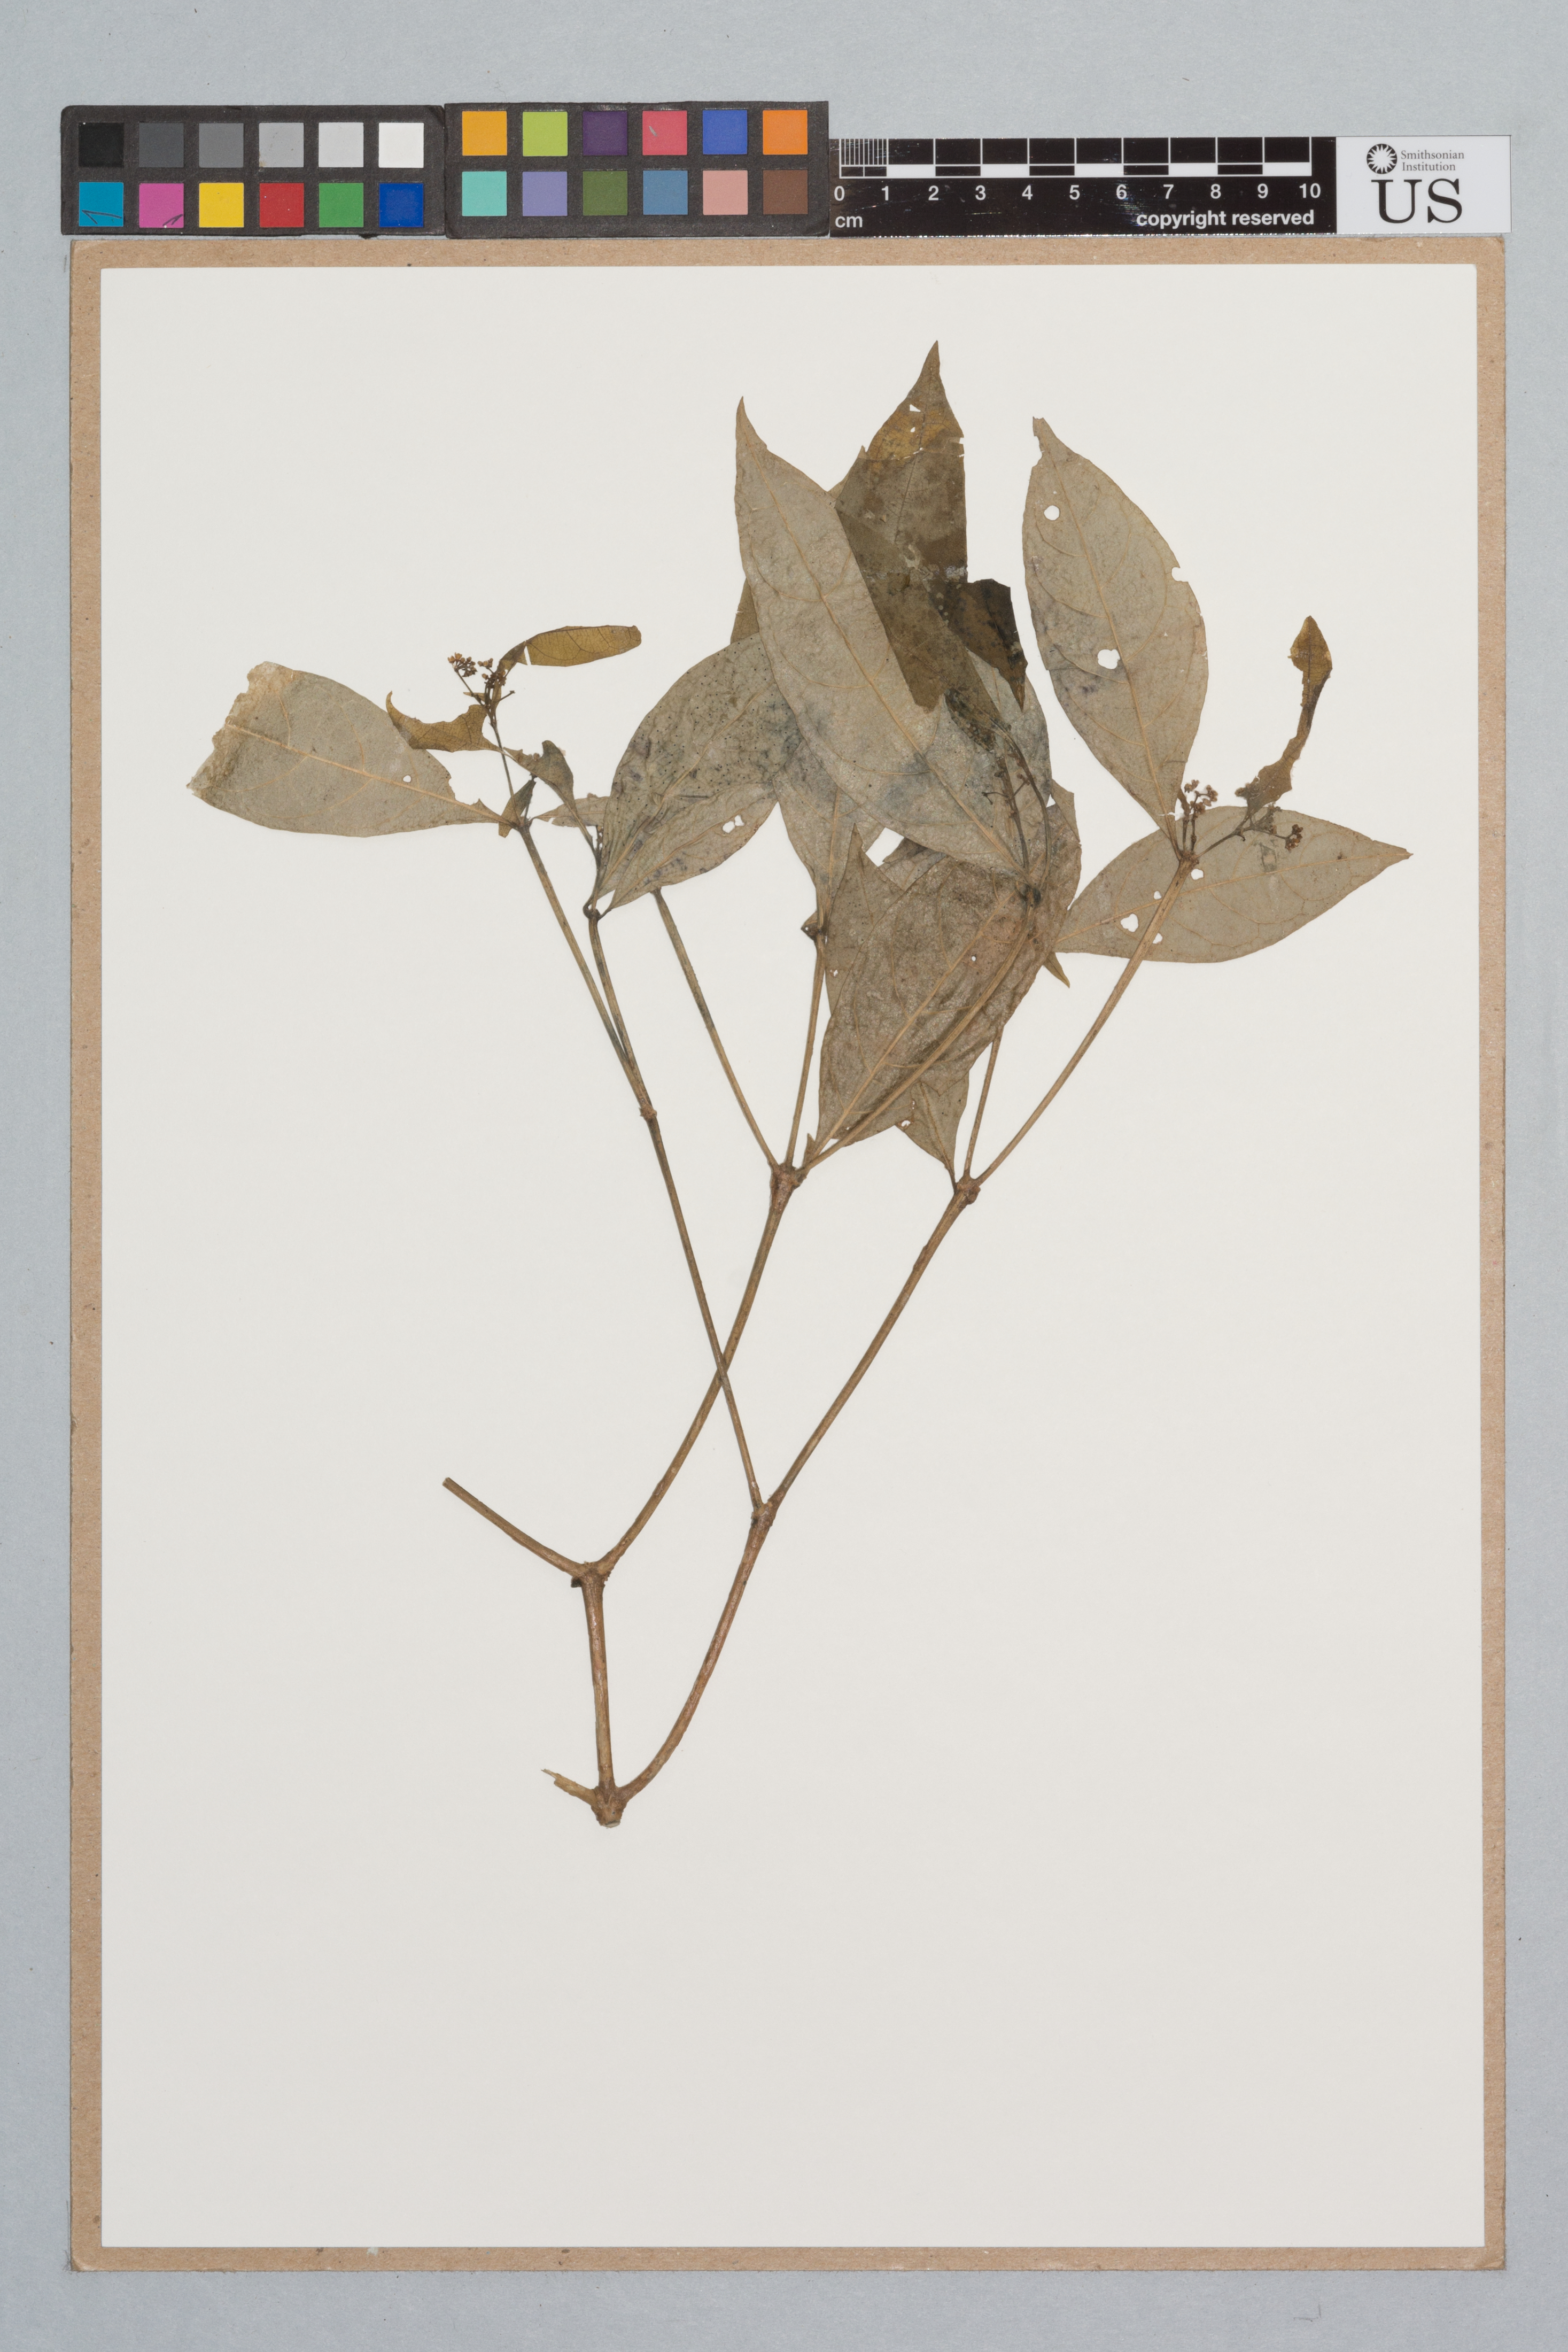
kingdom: Plantae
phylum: Tracheophyta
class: Magnoliopsida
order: Gentianales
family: Rubiaceae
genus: Psychotria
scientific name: Psychotria astrellantha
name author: Wernham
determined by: Taylor, Charlotte M.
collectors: H. D. Clarke, R. Williams & C. Perry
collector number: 8739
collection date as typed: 17 September 1999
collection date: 1999-09-17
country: Guyana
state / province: U. Takutu-U. Essequibo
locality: Wassarai Mts., near camp, along creek at base of highest peak in Wassarai Mts. (3,700 ft.)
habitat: Dense forest on brown sandy clay, with Inga, Socratea and Cecropia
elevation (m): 275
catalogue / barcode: US 3440801